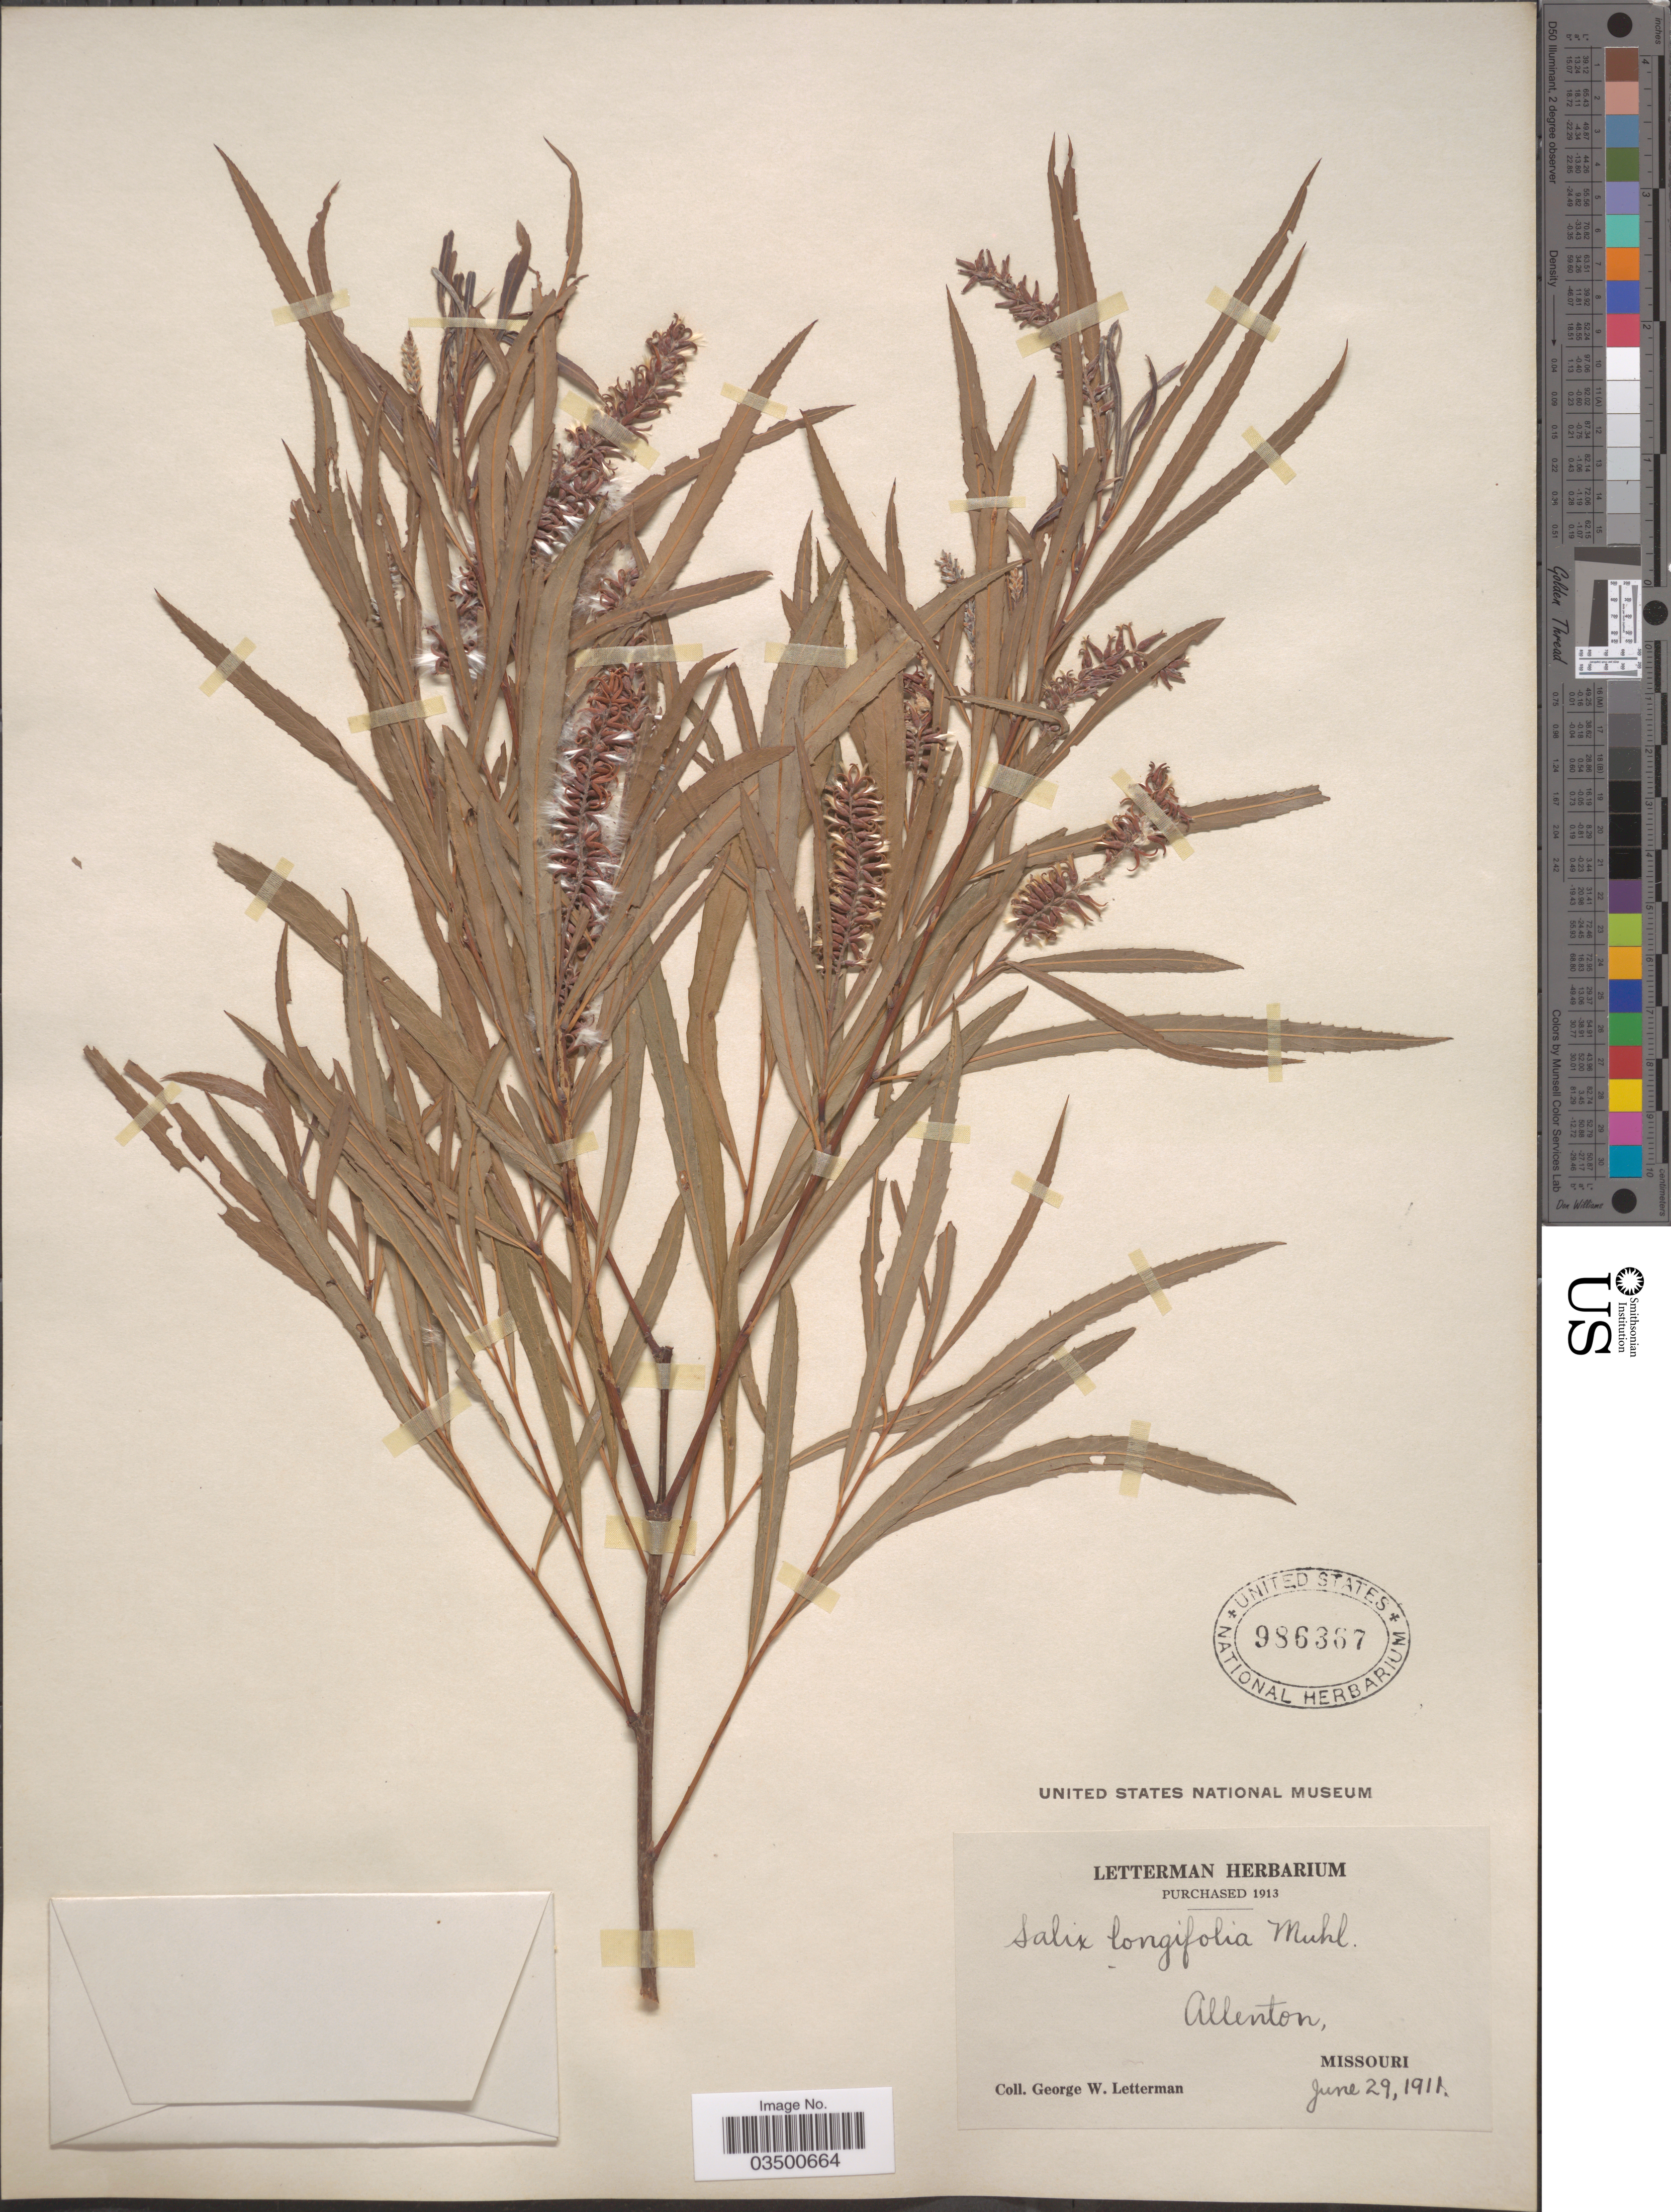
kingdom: Plantae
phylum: Tracheophyta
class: Magnoliopsida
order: Malpighiales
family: Salicaceae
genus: Salix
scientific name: Salix interior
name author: Rowlee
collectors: G. W. Letterman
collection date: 1911-06-29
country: United States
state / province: Missouri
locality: Allenton.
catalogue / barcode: US 986367